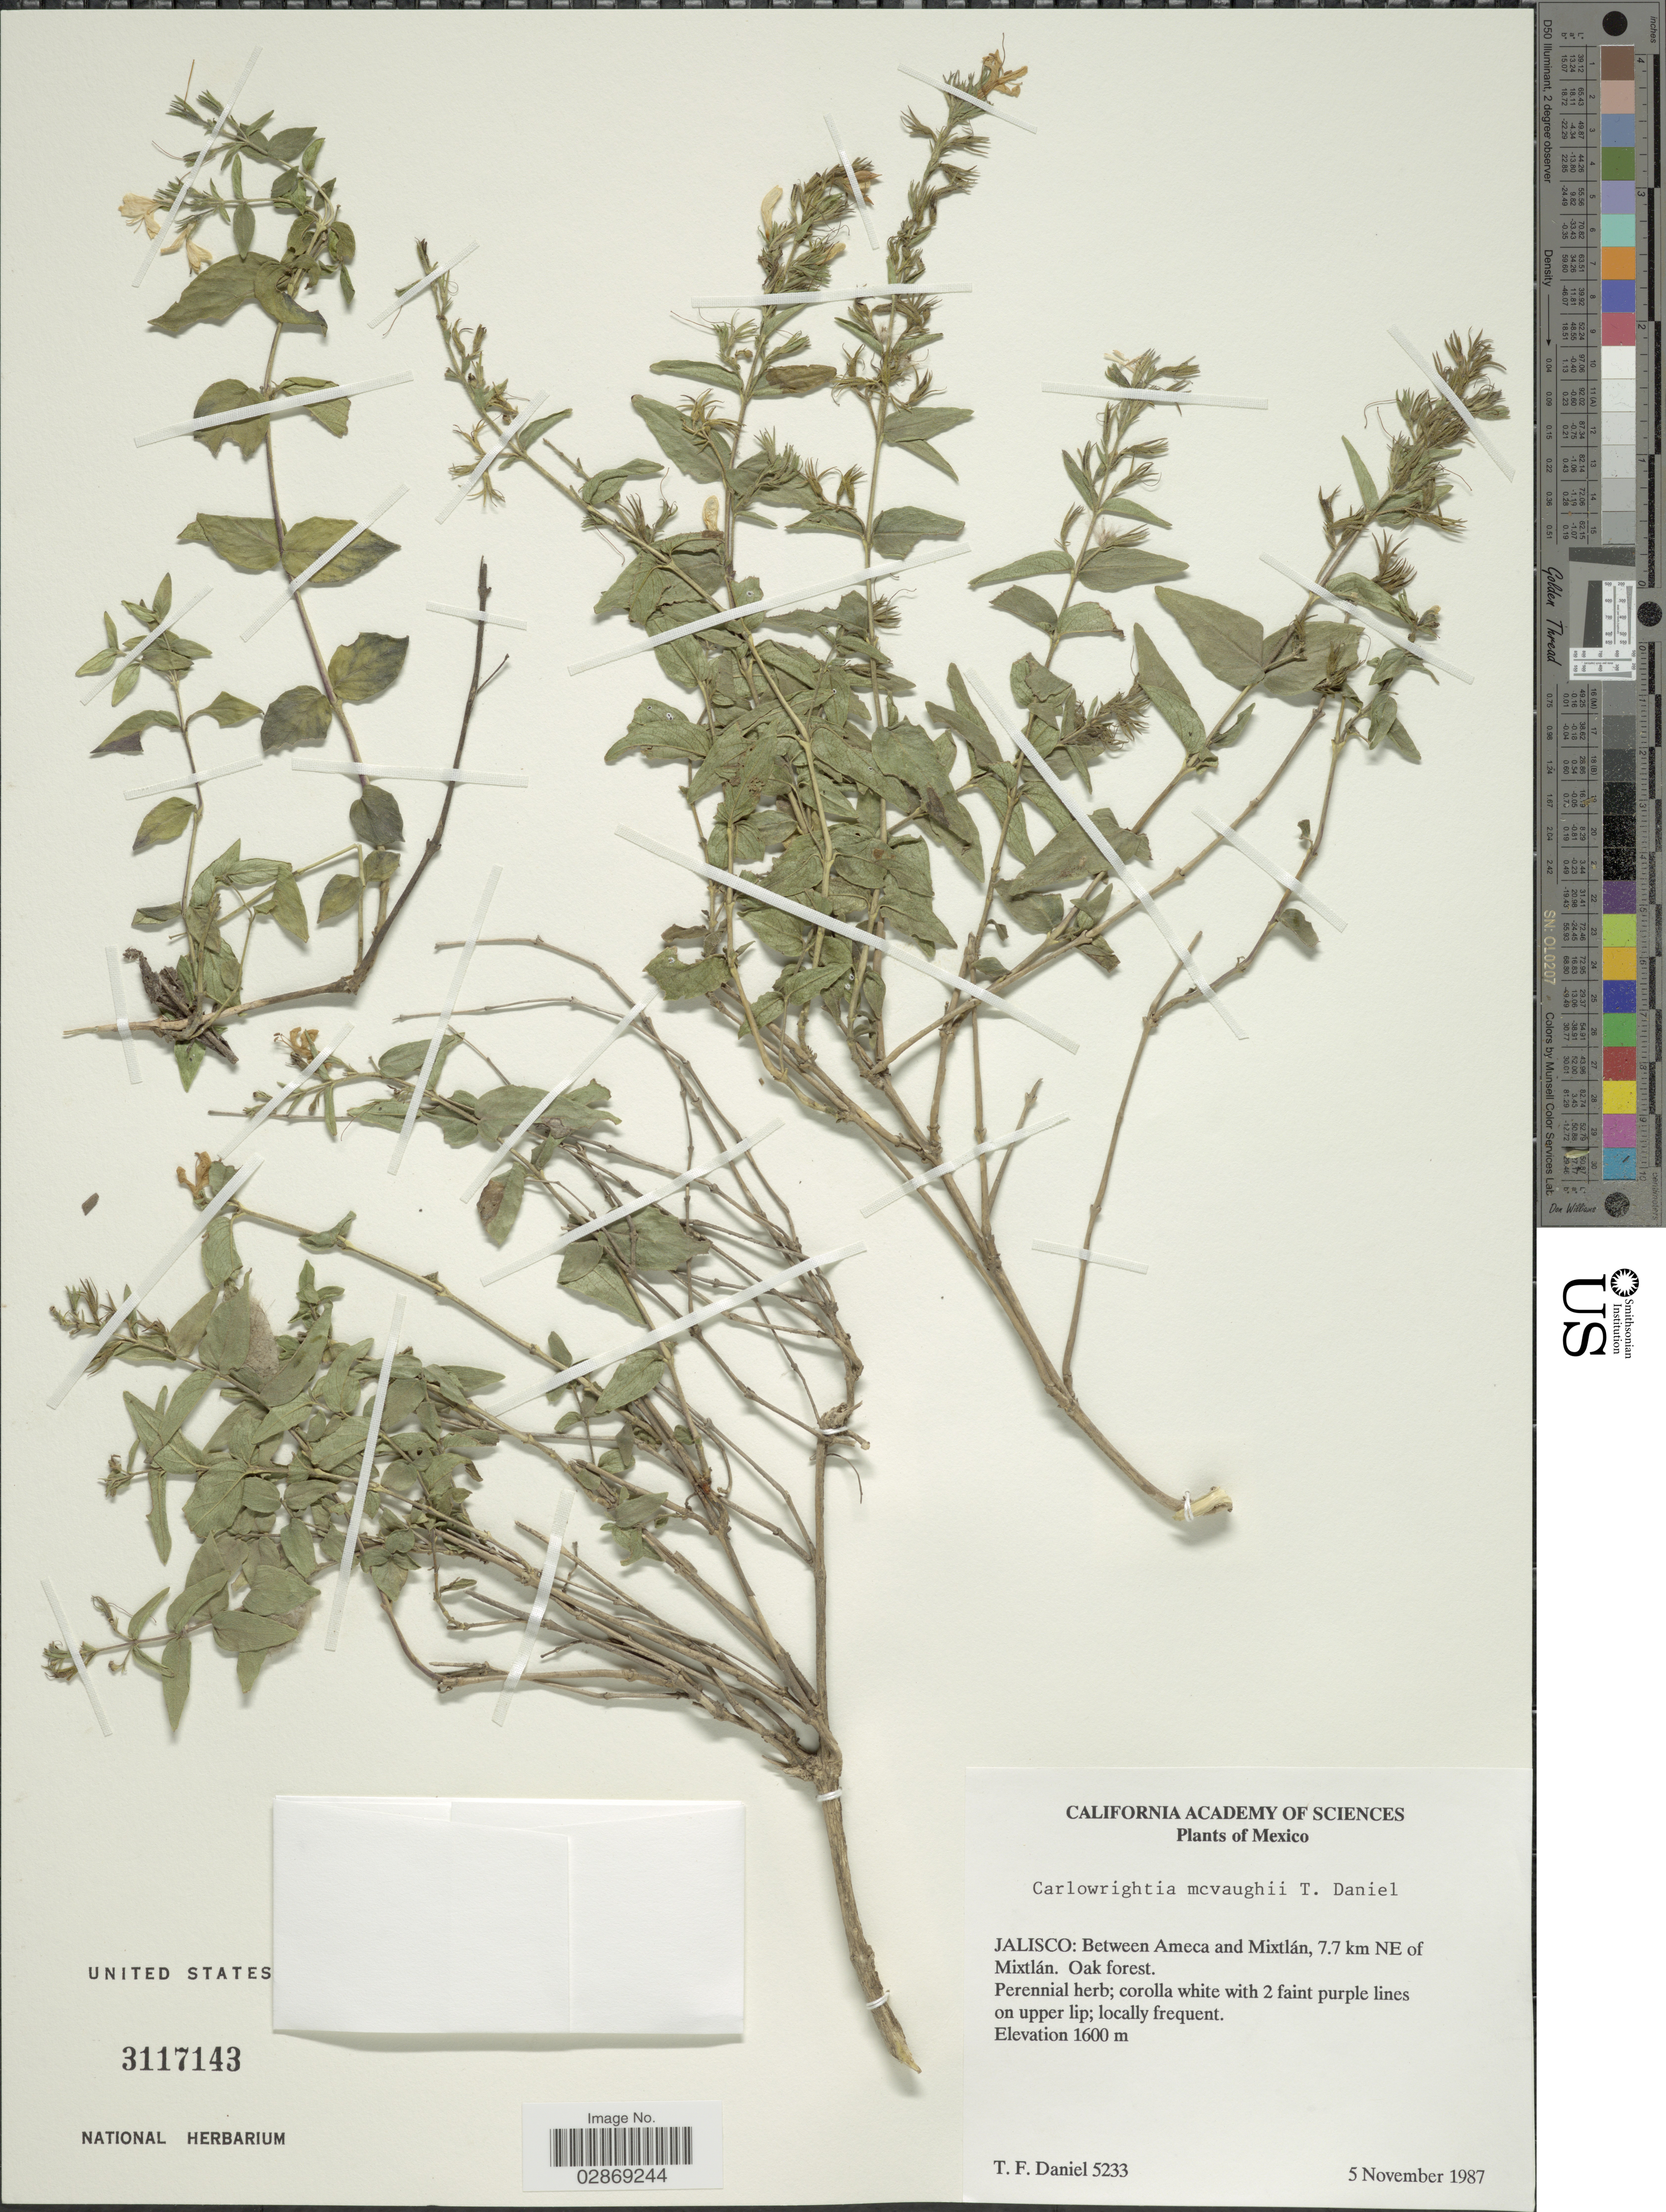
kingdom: Plantae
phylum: Tracheophyta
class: Magnoliopsida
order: Lamiales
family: Acanthaceae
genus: Carlowrightia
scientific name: Carlowrightia mcvaughii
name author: T.F. Daniel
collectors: T. F. Daniel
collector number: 5233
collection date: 1987-11-05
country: Mexico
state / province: Jalisco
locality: Between Ameca and Mixtlán, 7.7 km NE of Mixtlán.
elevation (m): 1600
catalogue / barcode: US 3117143